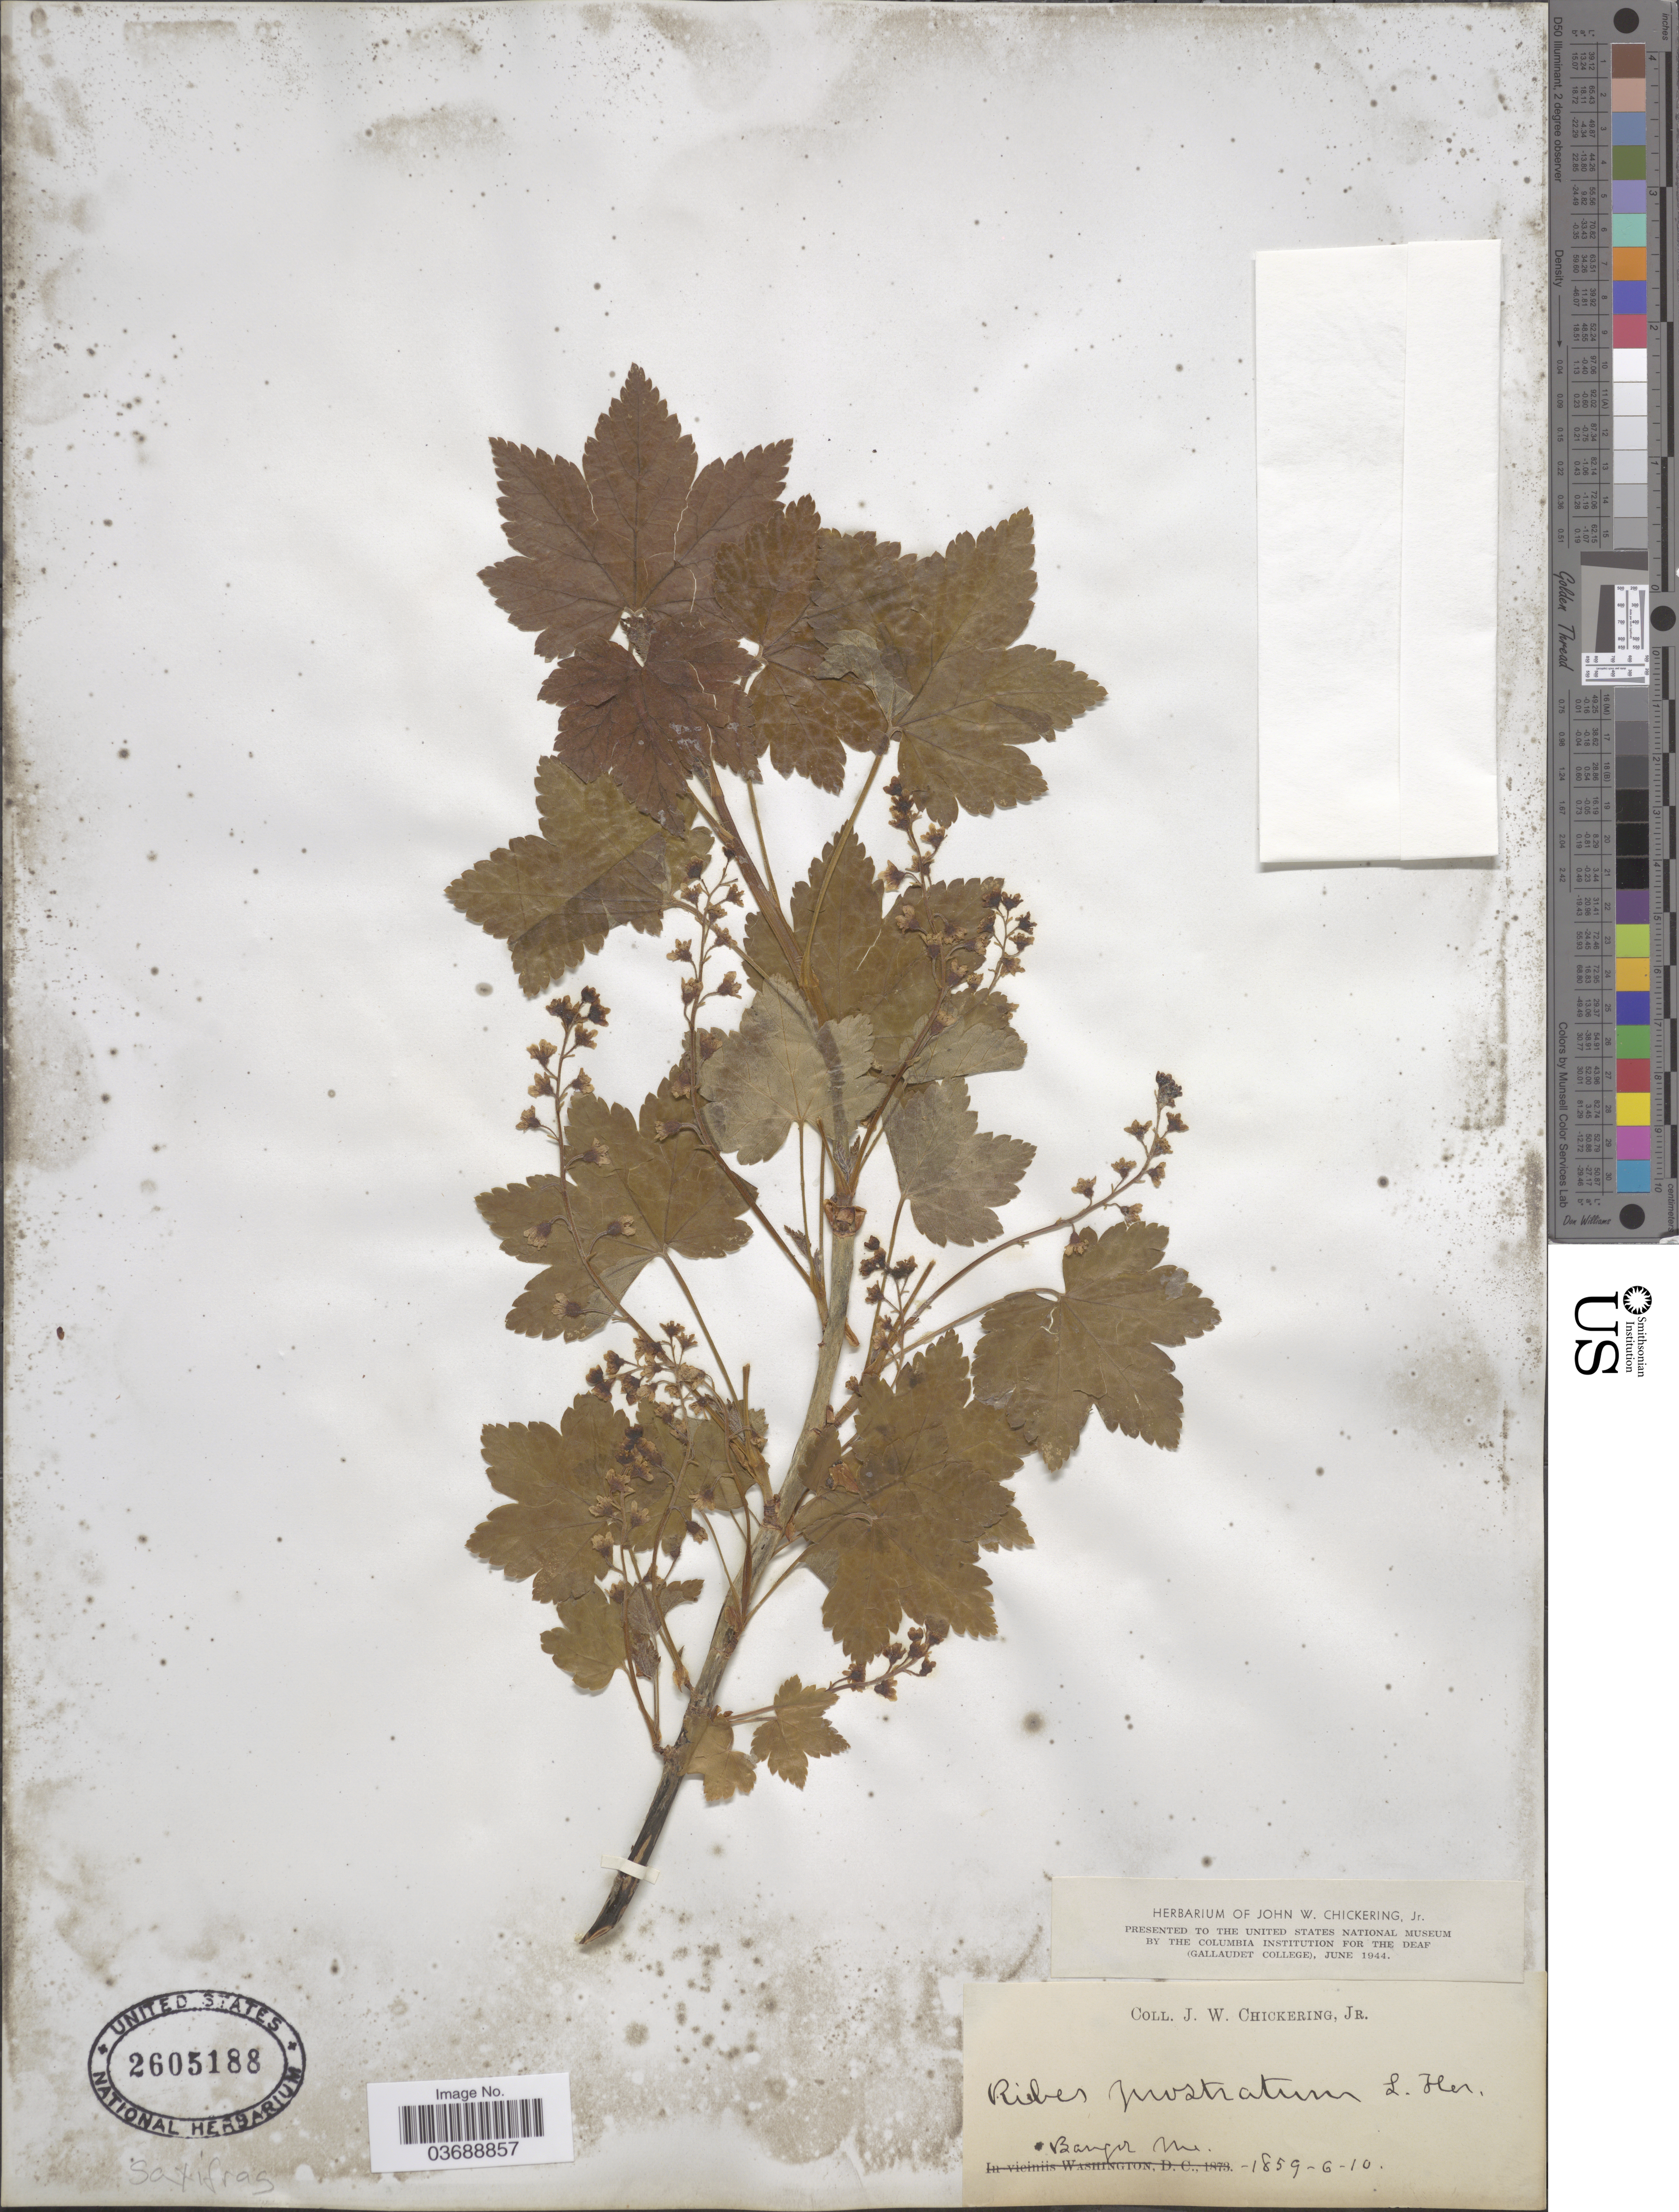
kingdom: Plantae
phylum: Tracheophyta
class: Magnoliopsida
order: Saxifragales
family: Grossulariaceae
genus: Ribes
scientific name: Ribes prostratum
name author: L'Hér.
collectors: J. W. Chickering Jr.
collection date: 1859-06-10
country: United States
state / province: Maine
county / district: Penobscot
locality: Bangor.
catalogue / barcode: US 2605188